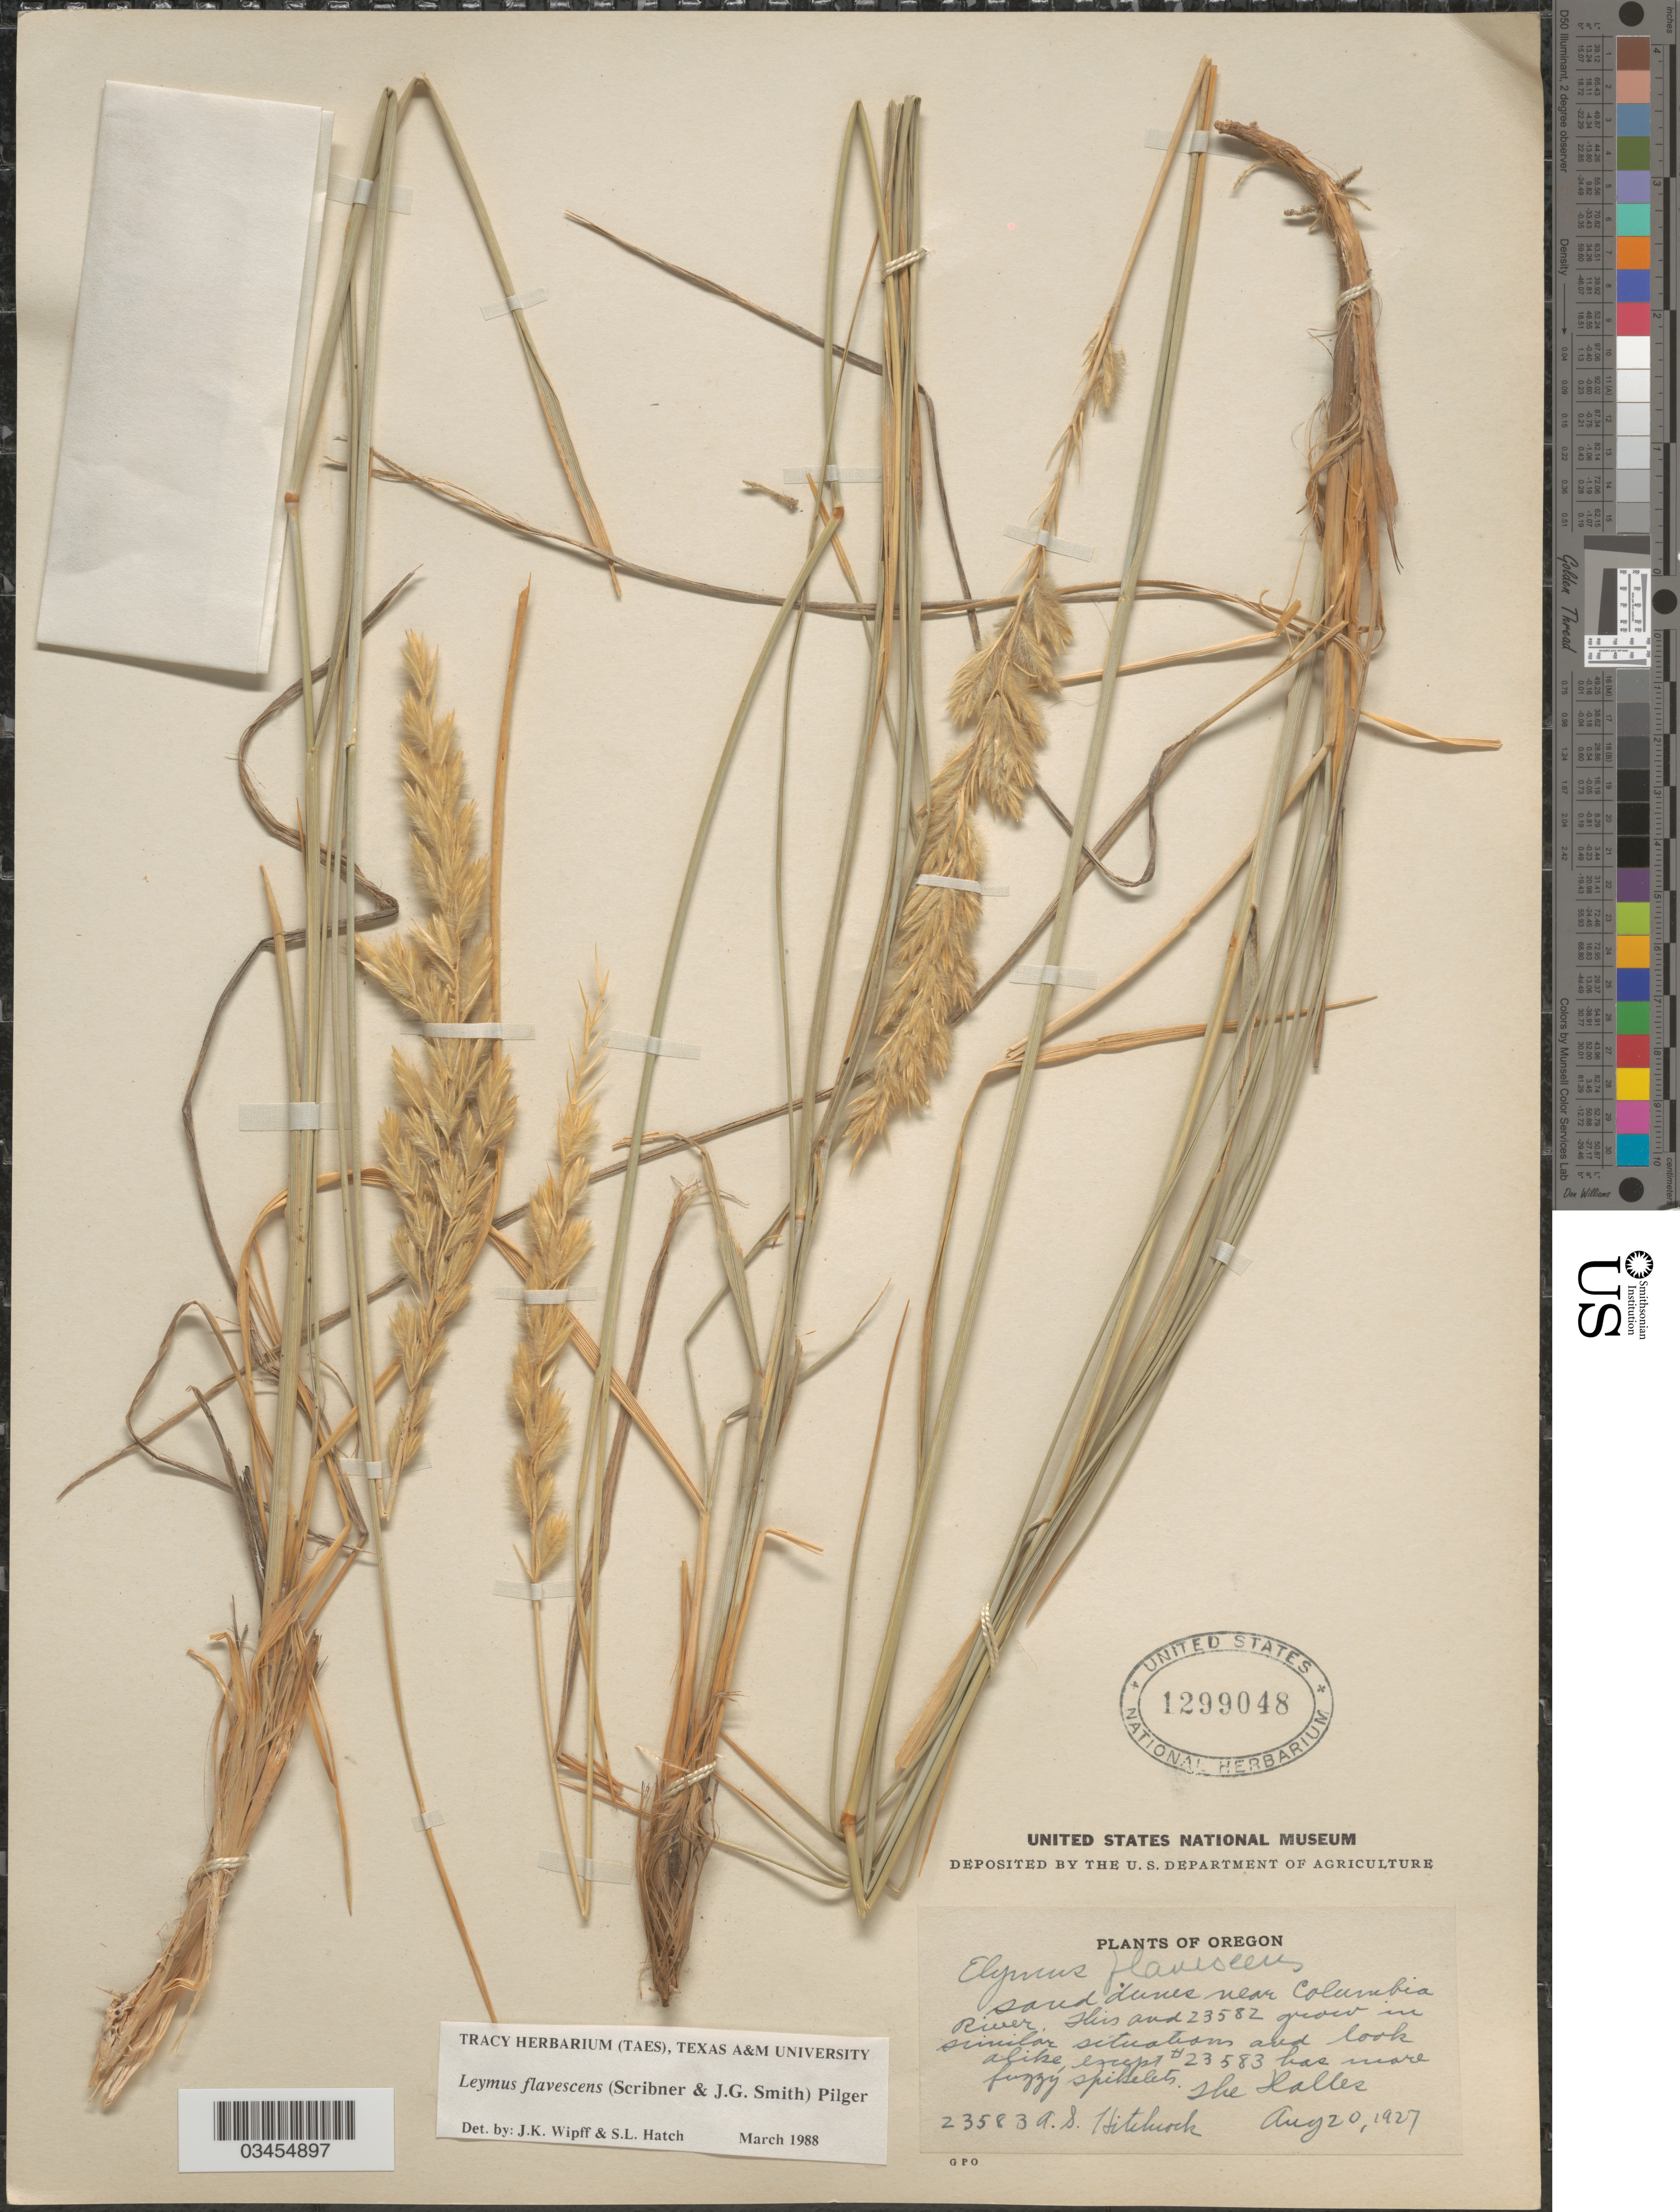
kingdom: Plantae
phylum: Tracheophyta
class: Liliopsida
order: Poales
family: Poaceae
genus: Leymus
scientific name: Leymus flavescens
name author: (Scribn. & J.G. Sm.) Pilg.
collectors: A. S. Hitchcock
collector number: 23583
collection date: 1927-08-20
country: United States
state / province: Oregon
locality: Sand dunes near Columbia River. The Dalles.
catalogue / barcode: US 1299048